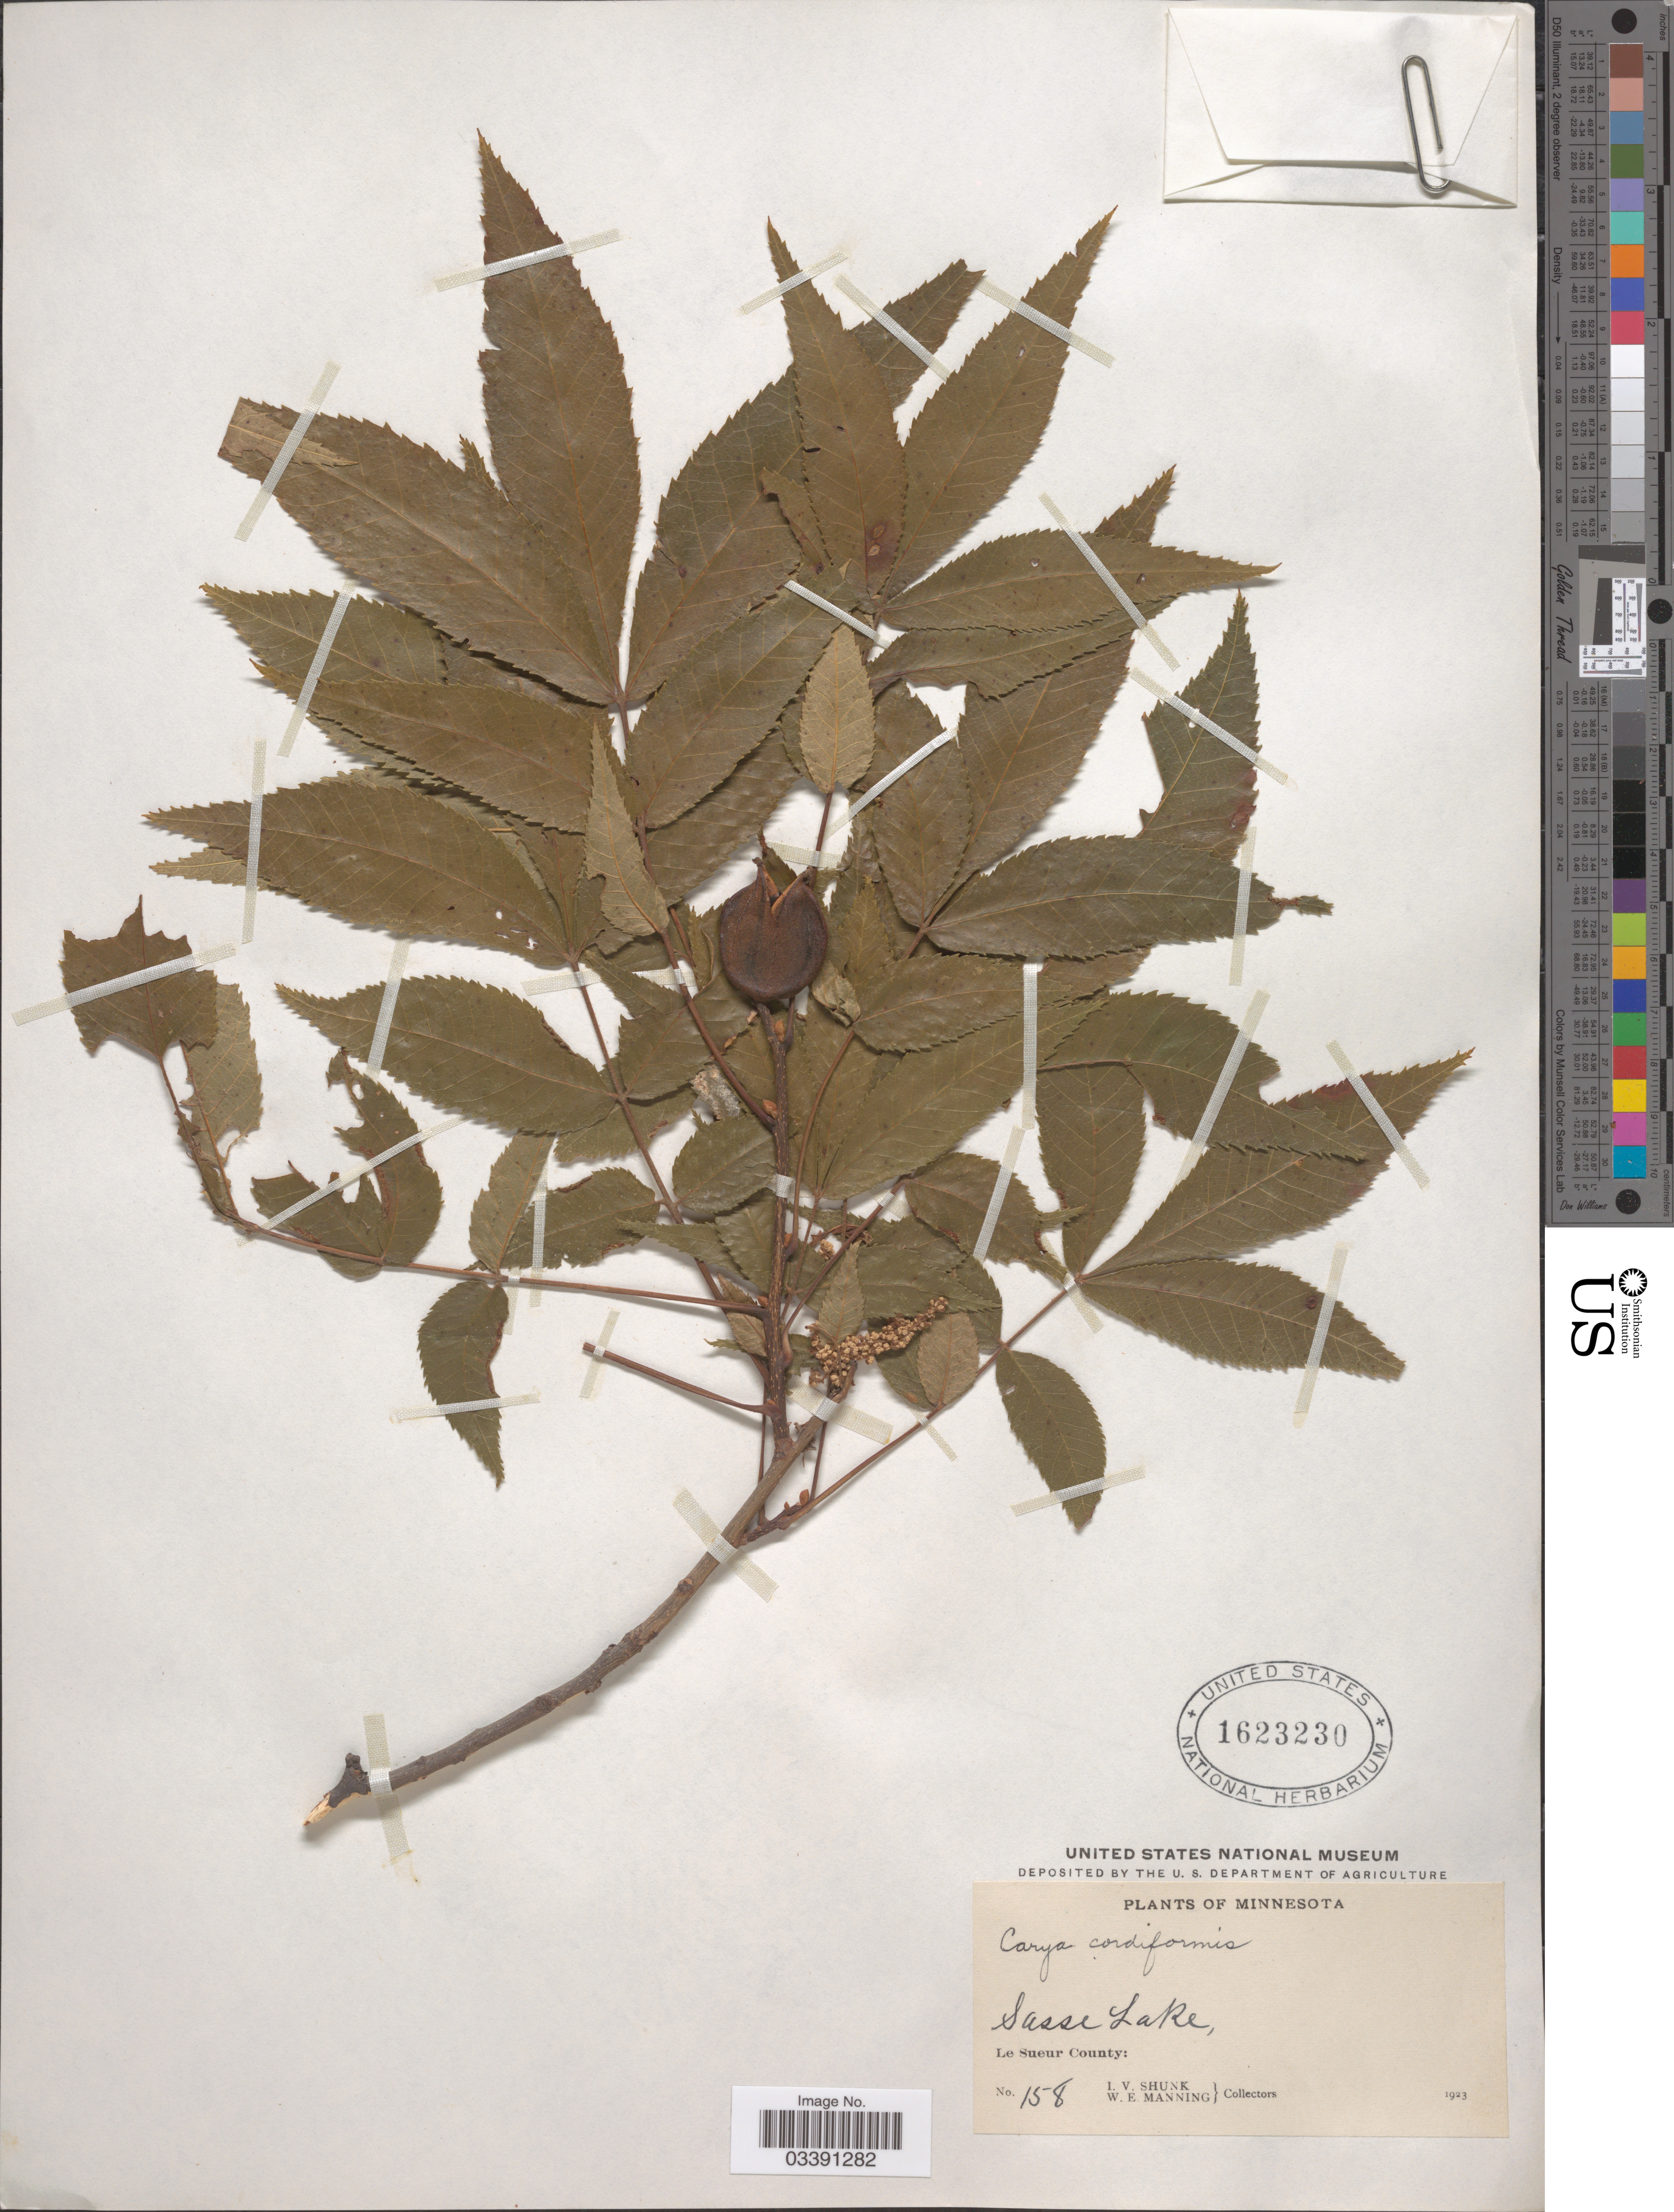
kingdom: Plantae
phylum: Tracheophyta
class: Magnoliopsida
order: Fagales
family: Juglandaceae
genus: Carya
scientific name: Carya cordiformis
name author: (Wangenh.) K. Koch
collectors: I. Shunk & W. Manning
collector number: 158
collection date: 1923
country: United States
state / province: Minnesota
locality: Sasse Lake, Le Sueur County.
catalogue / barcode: US 1623230